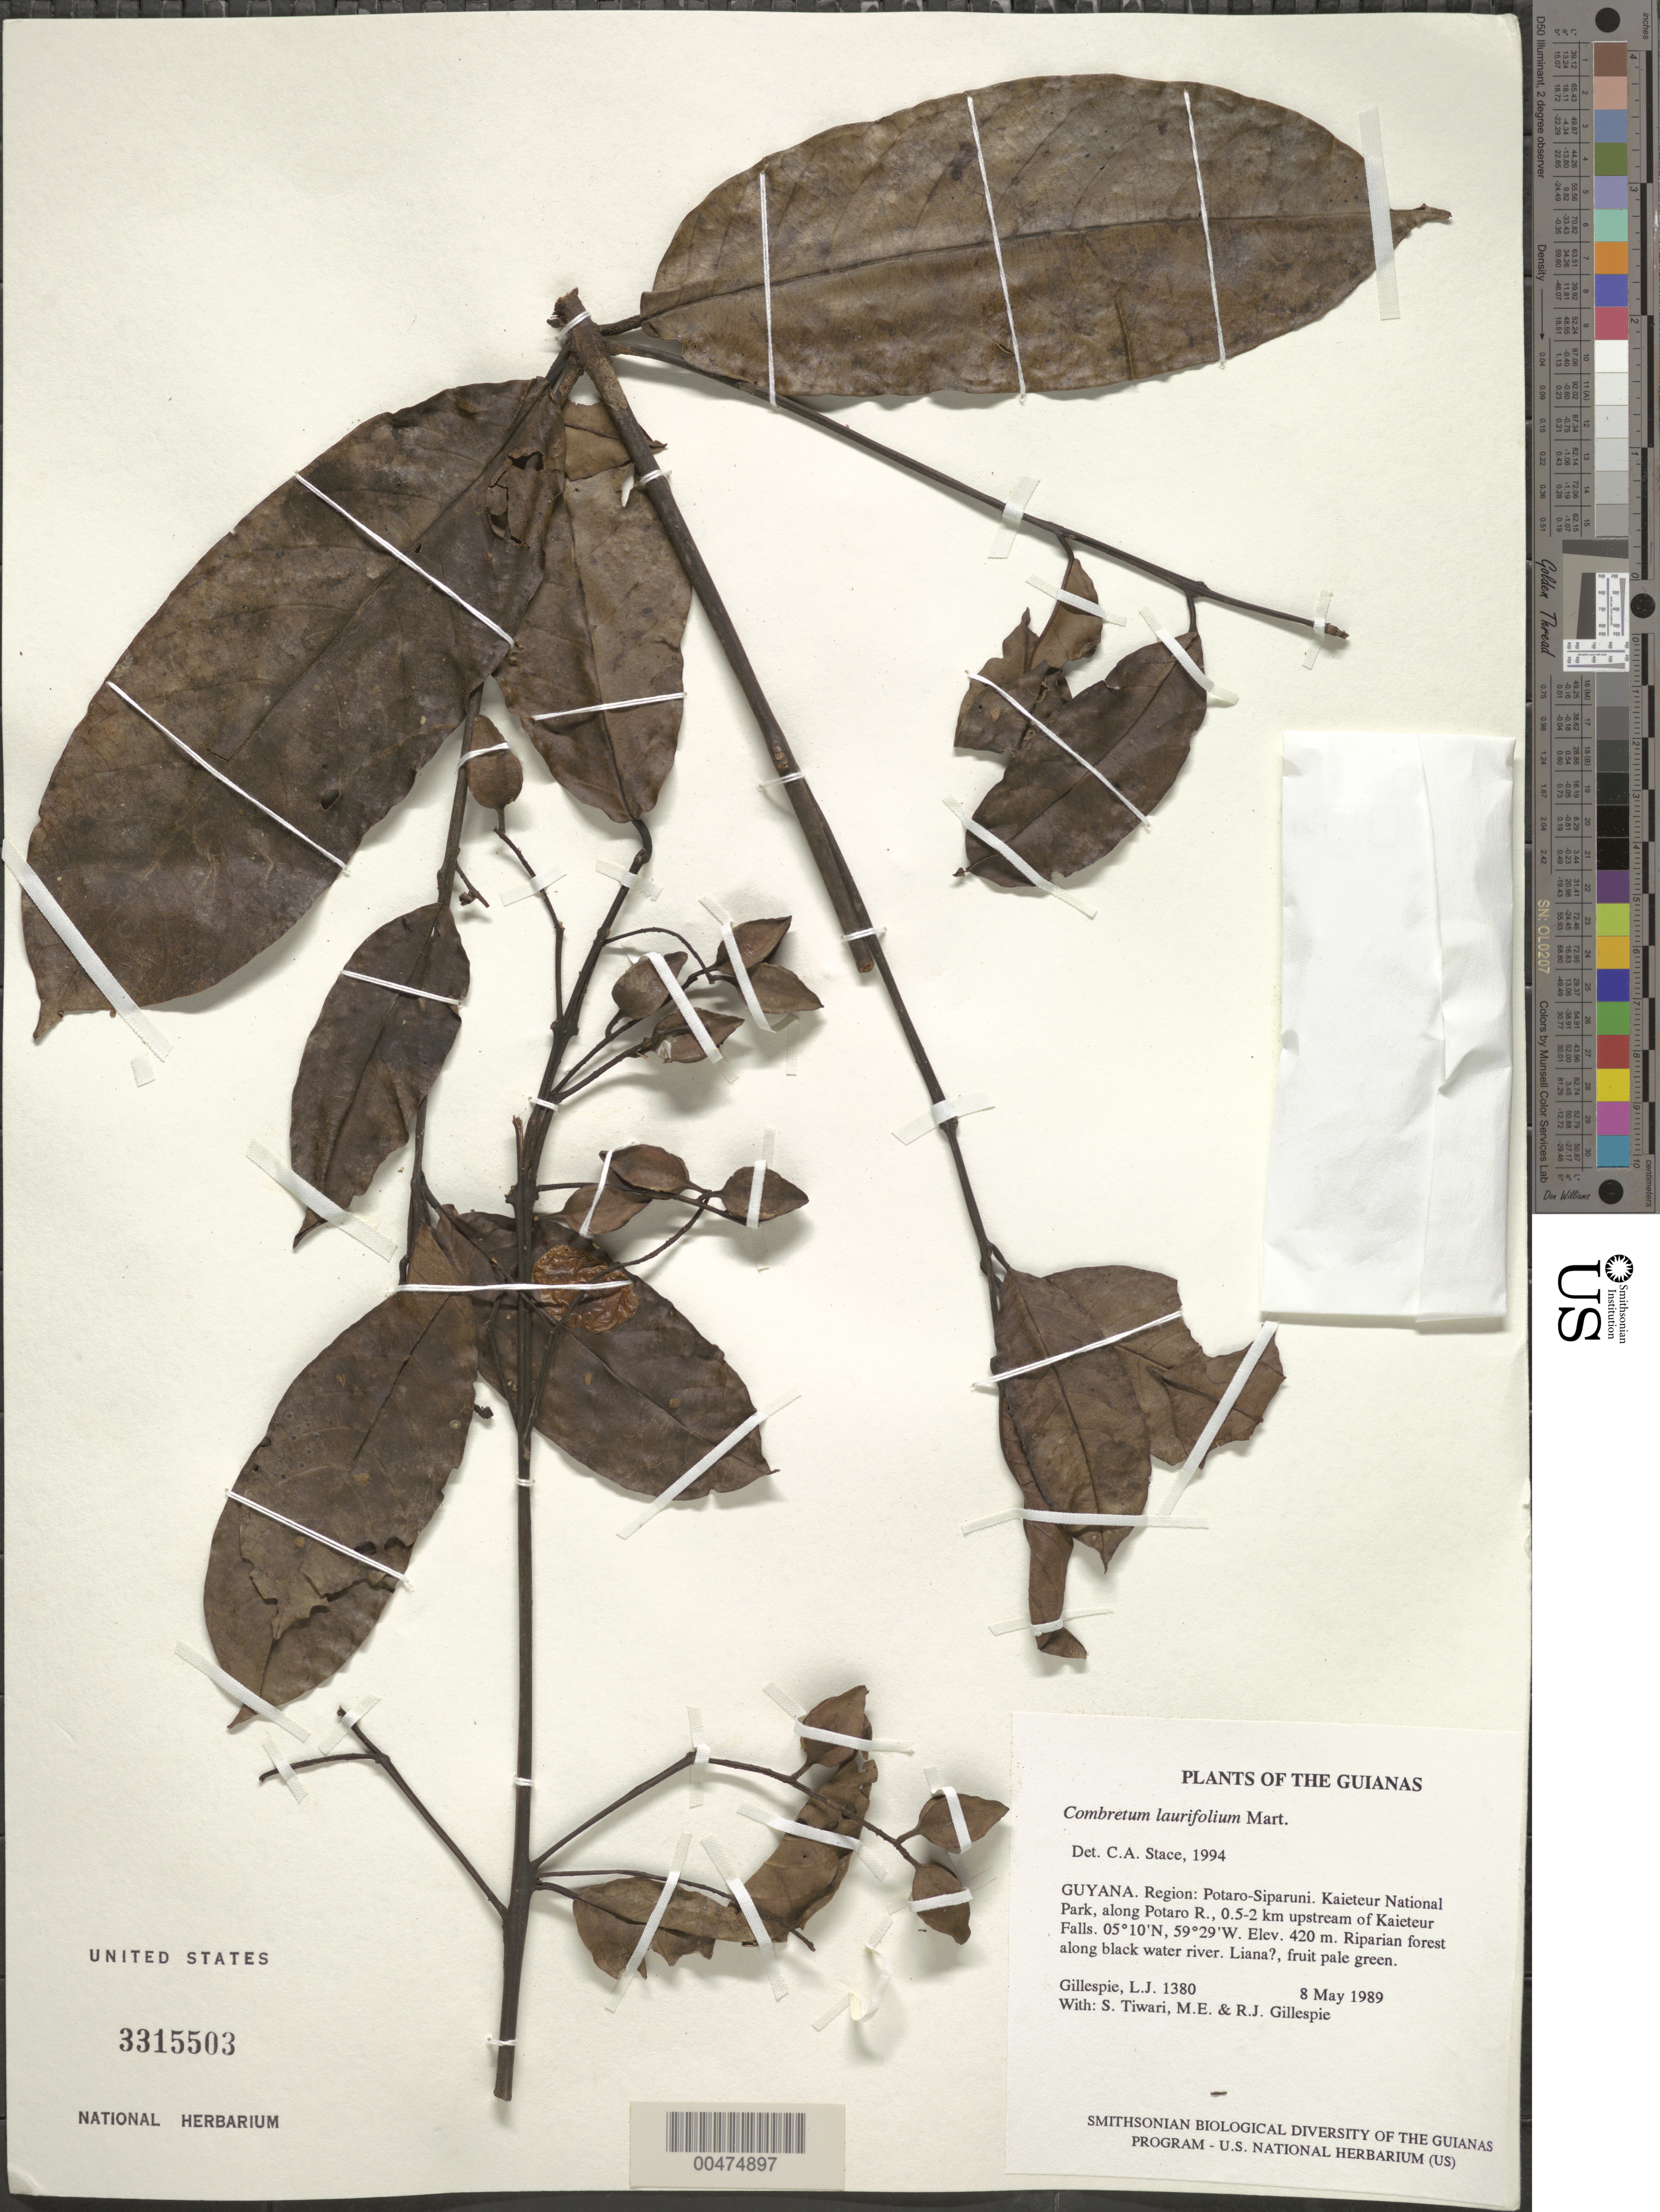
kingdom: Plantae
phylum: Tracheophyta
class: Magnoliopsida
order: Myrtales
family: Combretaceae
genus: Combretum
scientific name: Combretum laurifolium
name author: Mart.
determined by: Stace, C. A.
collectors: L. J. Gillespie, S. Tiwari, M. Gillespie & R. Gillespie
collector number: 1380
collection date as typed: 8 May 1989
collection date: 1989-05-08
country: Guyana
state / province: Potaro-Siparuni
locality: Kaieteur National Park, along Potaro R., 0.5-2 km upstream of Kaieteur Falls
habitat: Riparian forest along black water river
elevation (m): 420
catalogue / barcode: US 3315503